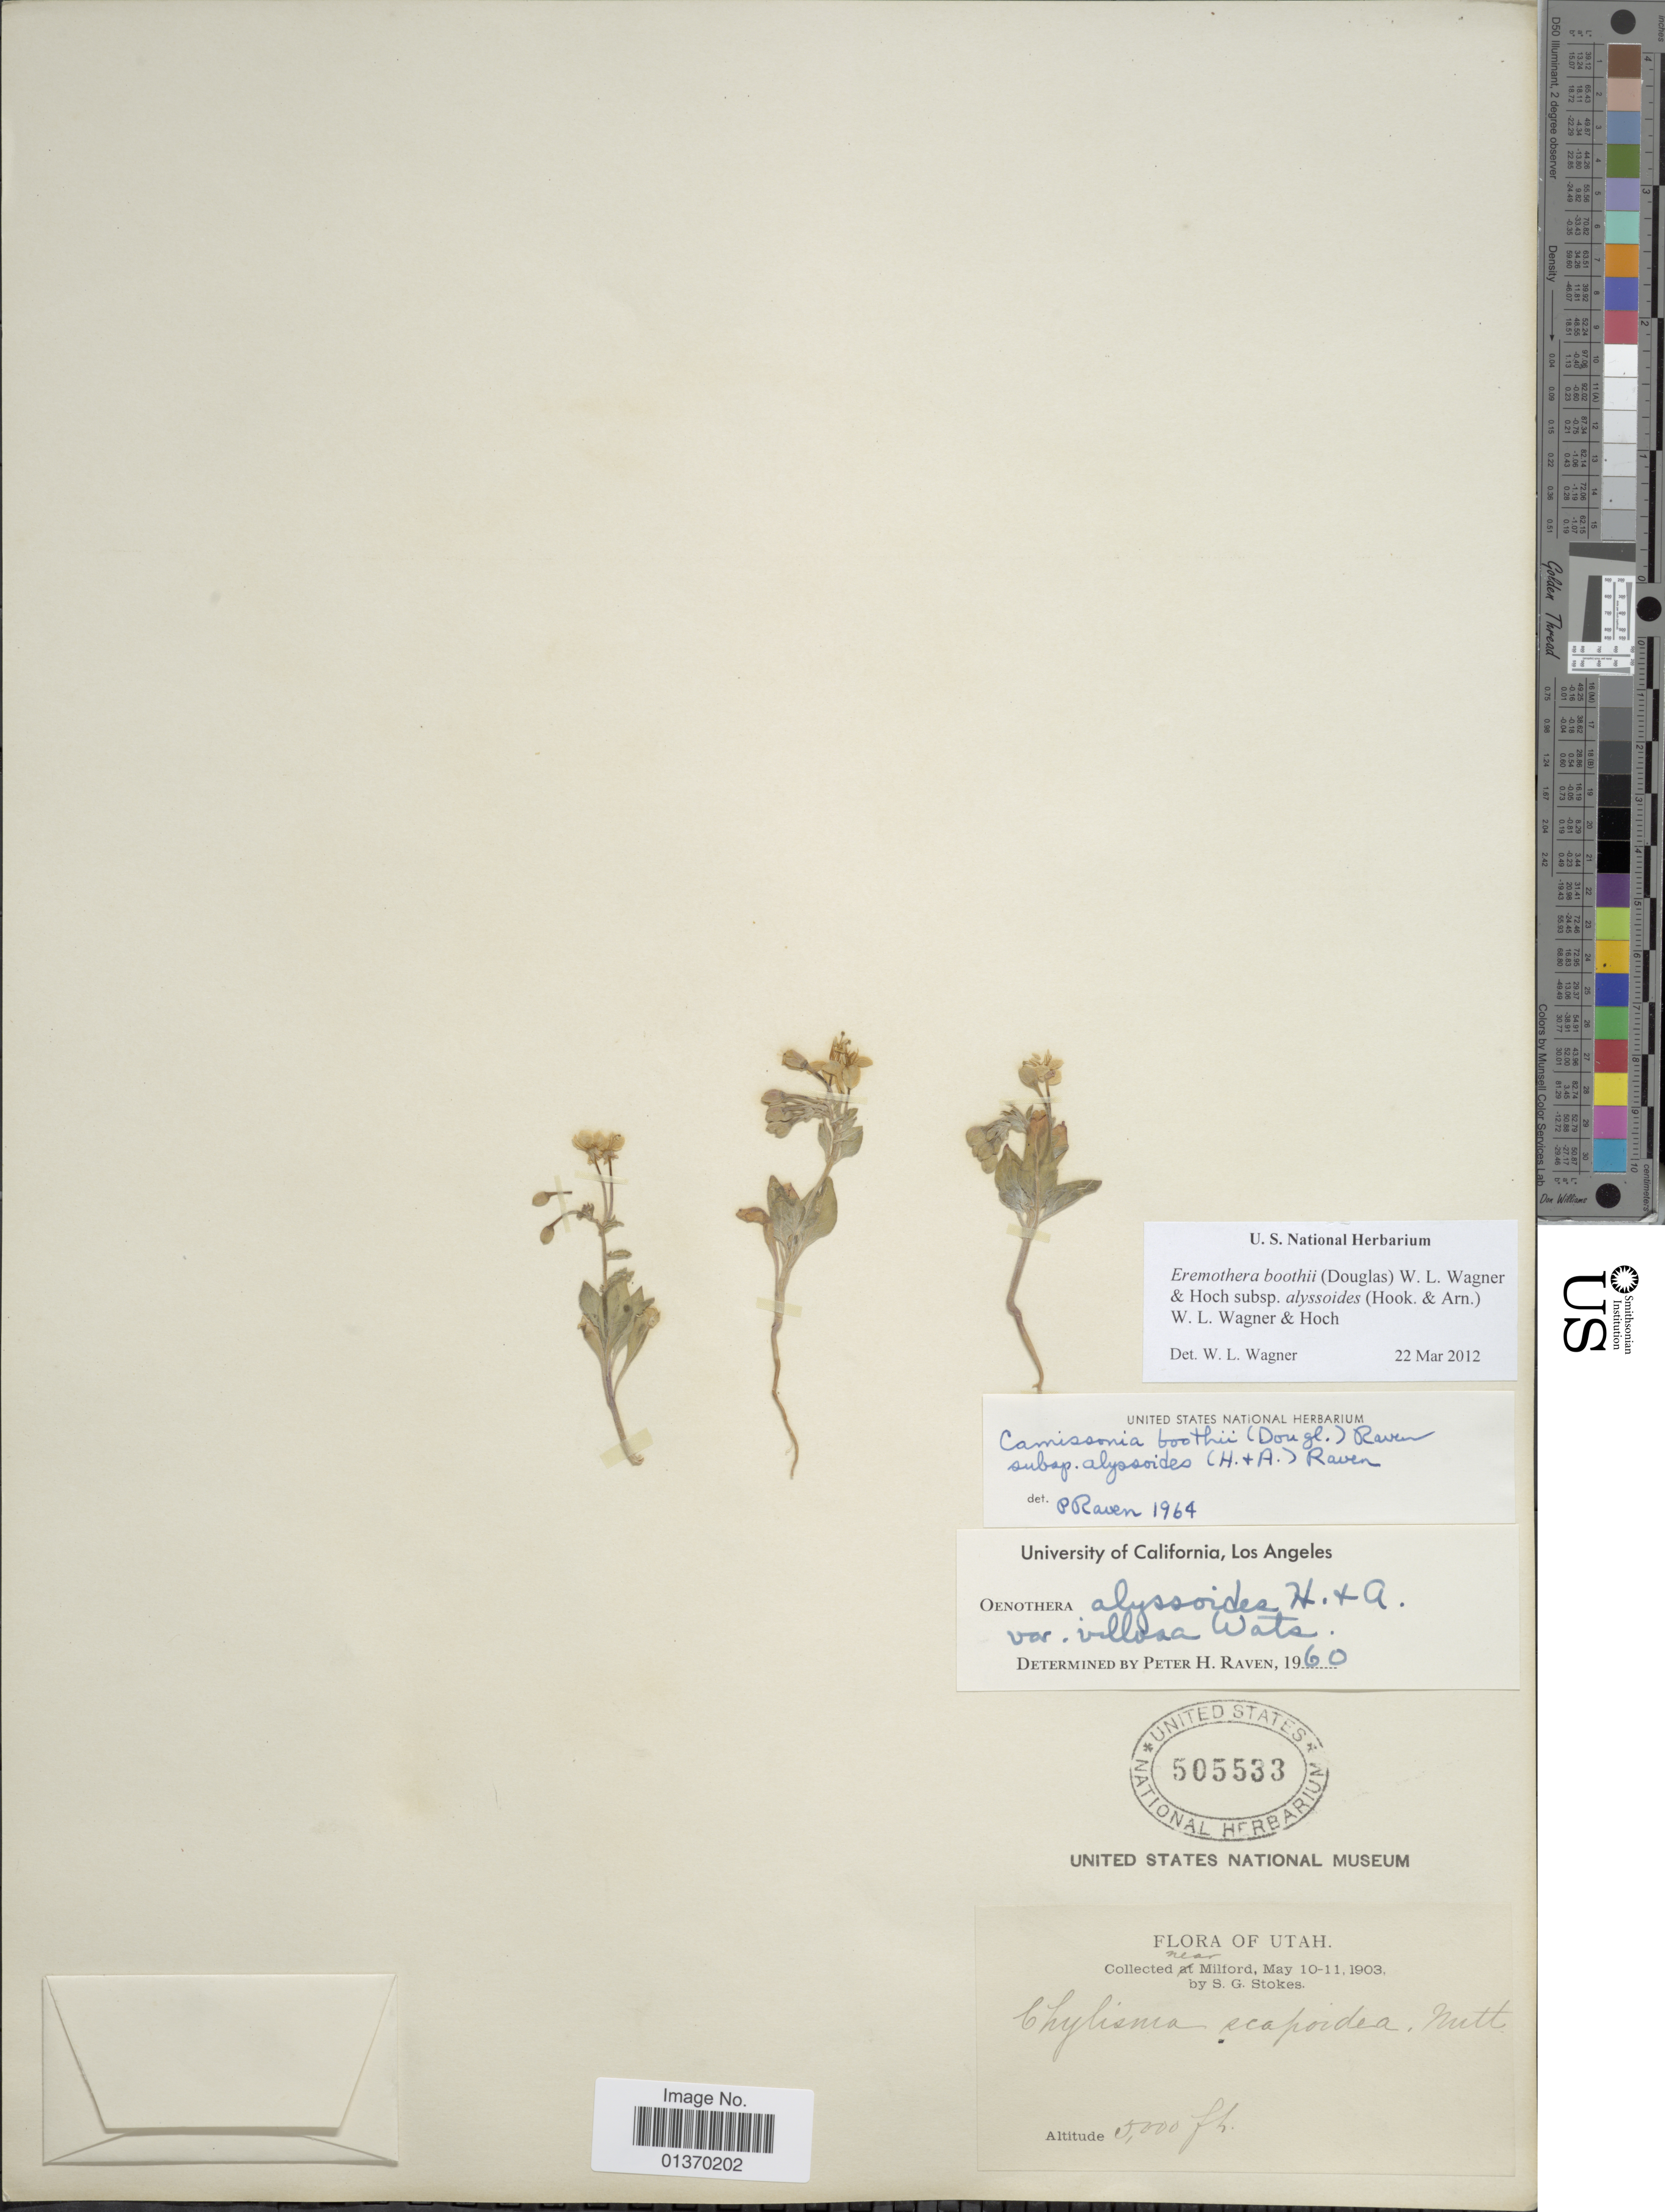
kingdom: Plantae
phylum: Tracheophyta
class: Magnoliopsida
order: Myrtales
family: Onagraceae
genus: Eremothera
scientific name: Eremothera boothii subsp. alyssoides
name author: (Hook. & Arn.) W.L. Wagner & Hoch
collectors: S. G. Stokes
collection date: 1903-05-10/1903-05-11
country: United States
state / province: Utah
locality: Near Milford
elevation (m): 1524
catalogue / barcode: US 505533